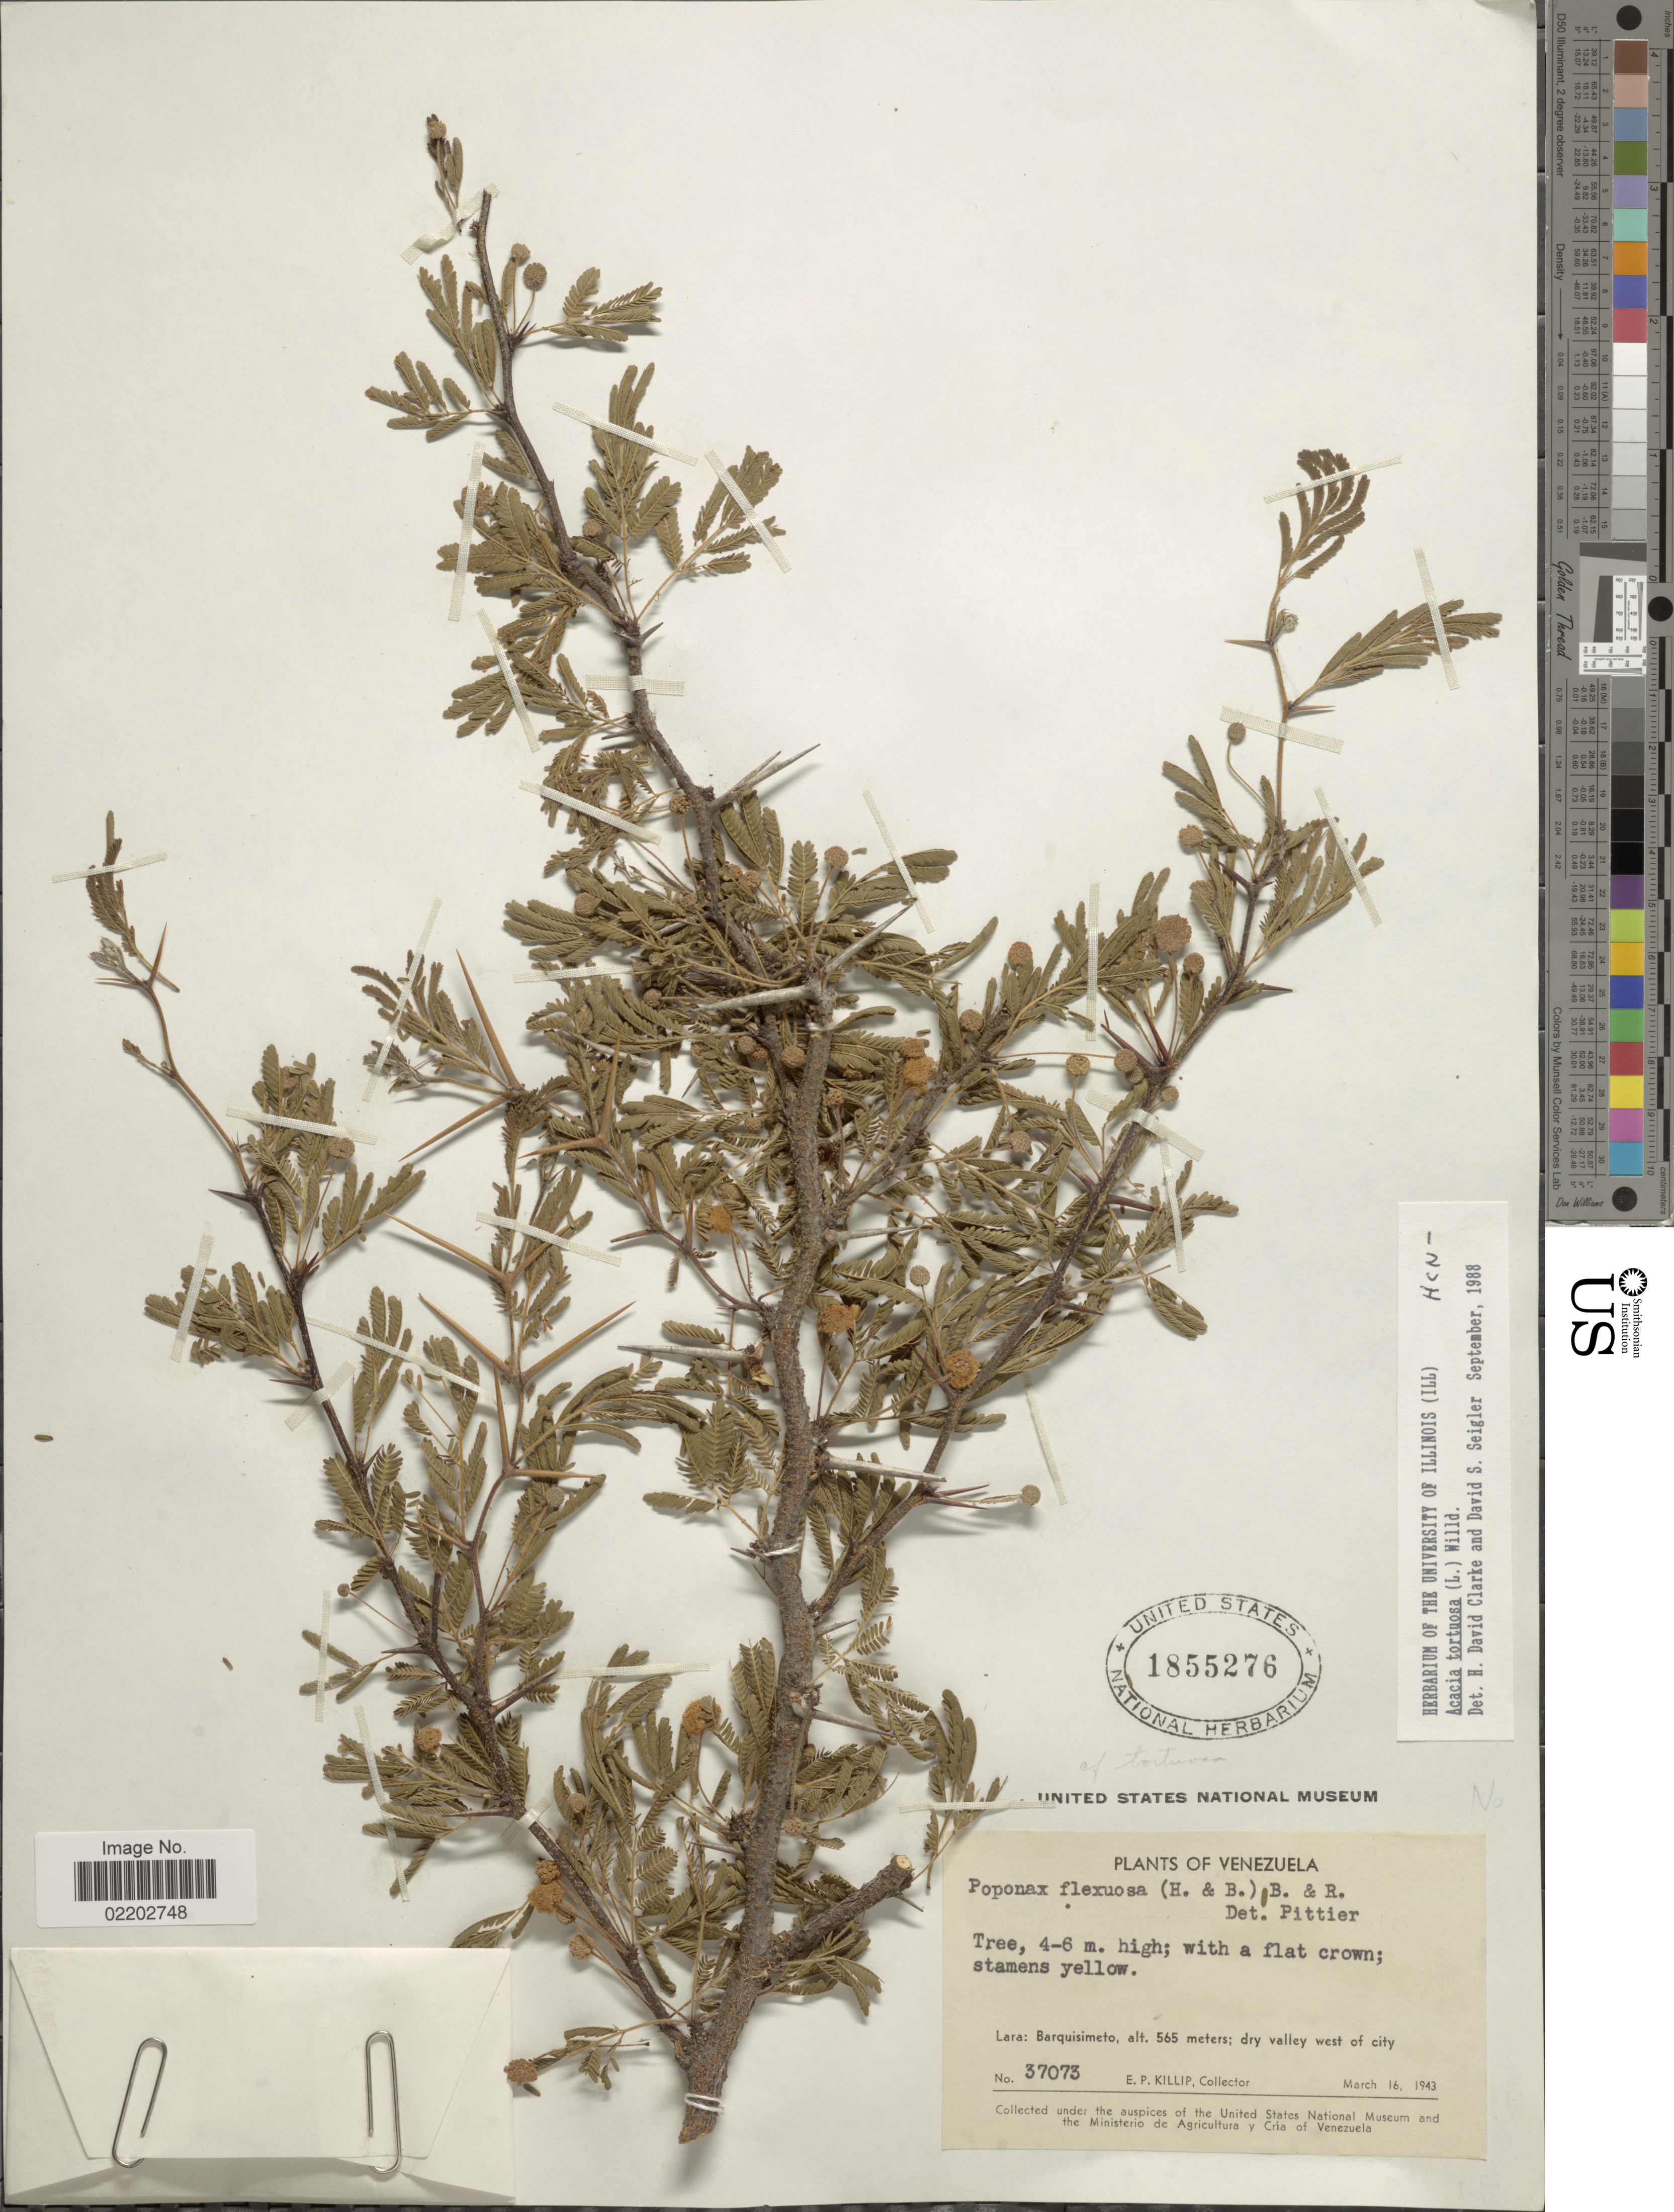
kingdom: Plantae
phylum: Tracheophyta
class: Magnoliopsida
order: Fabales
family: Fabaceae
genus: Vachellia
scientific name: Vachellia tortuosa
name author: (L.) Seigler & Ebinger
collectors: E. P. Killip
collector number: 37073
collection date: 1943-03-16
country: Venezuela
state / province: Lara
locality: Barquisimeto, dry valley west of city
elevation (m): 565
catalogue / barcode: US 1855276